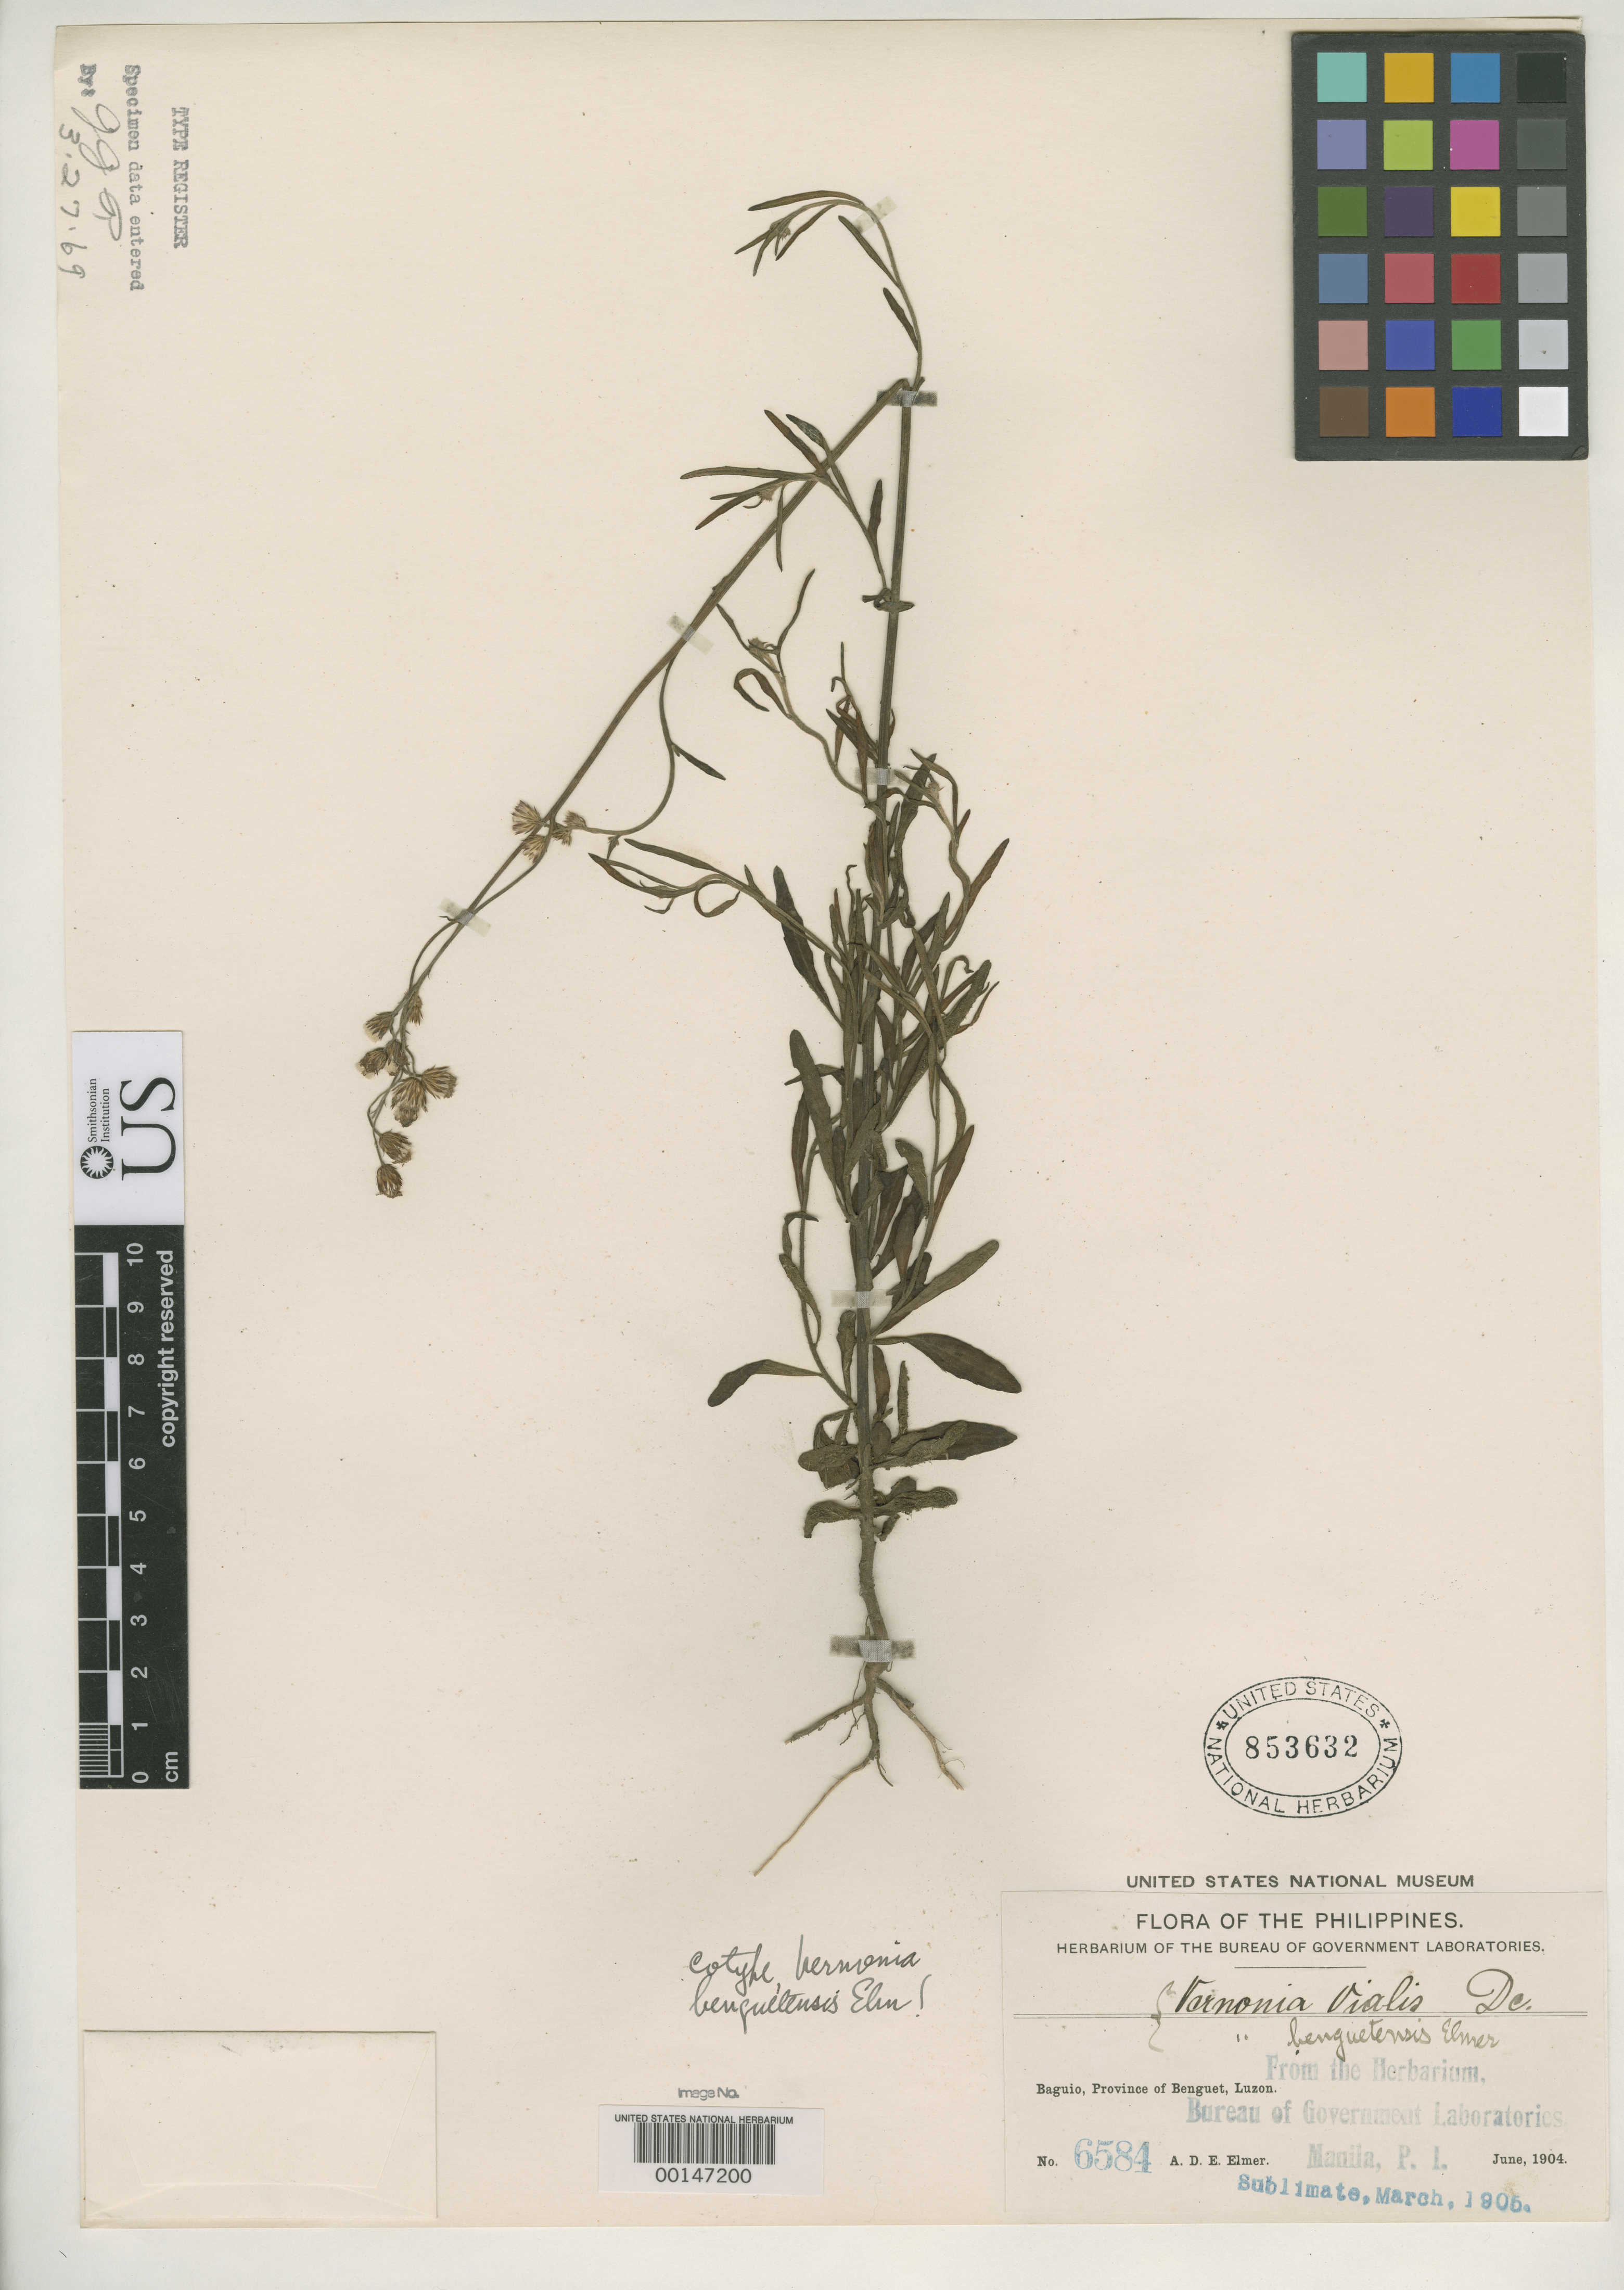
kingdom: Plantae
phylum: Tracheophyta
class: Magnoliopsida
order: Asterales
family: Asteraceae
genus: Vernonia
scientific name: Vernonia benguetensis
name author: Elmer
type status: Isotype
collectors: A. D. E. Elmer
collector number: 6584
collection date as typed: Jun 1904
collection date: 1904-06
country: Philippines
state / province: Cordillera (Administrative Region)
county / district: Benguet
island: Luzon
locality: Baguio.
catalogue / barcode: US 853632